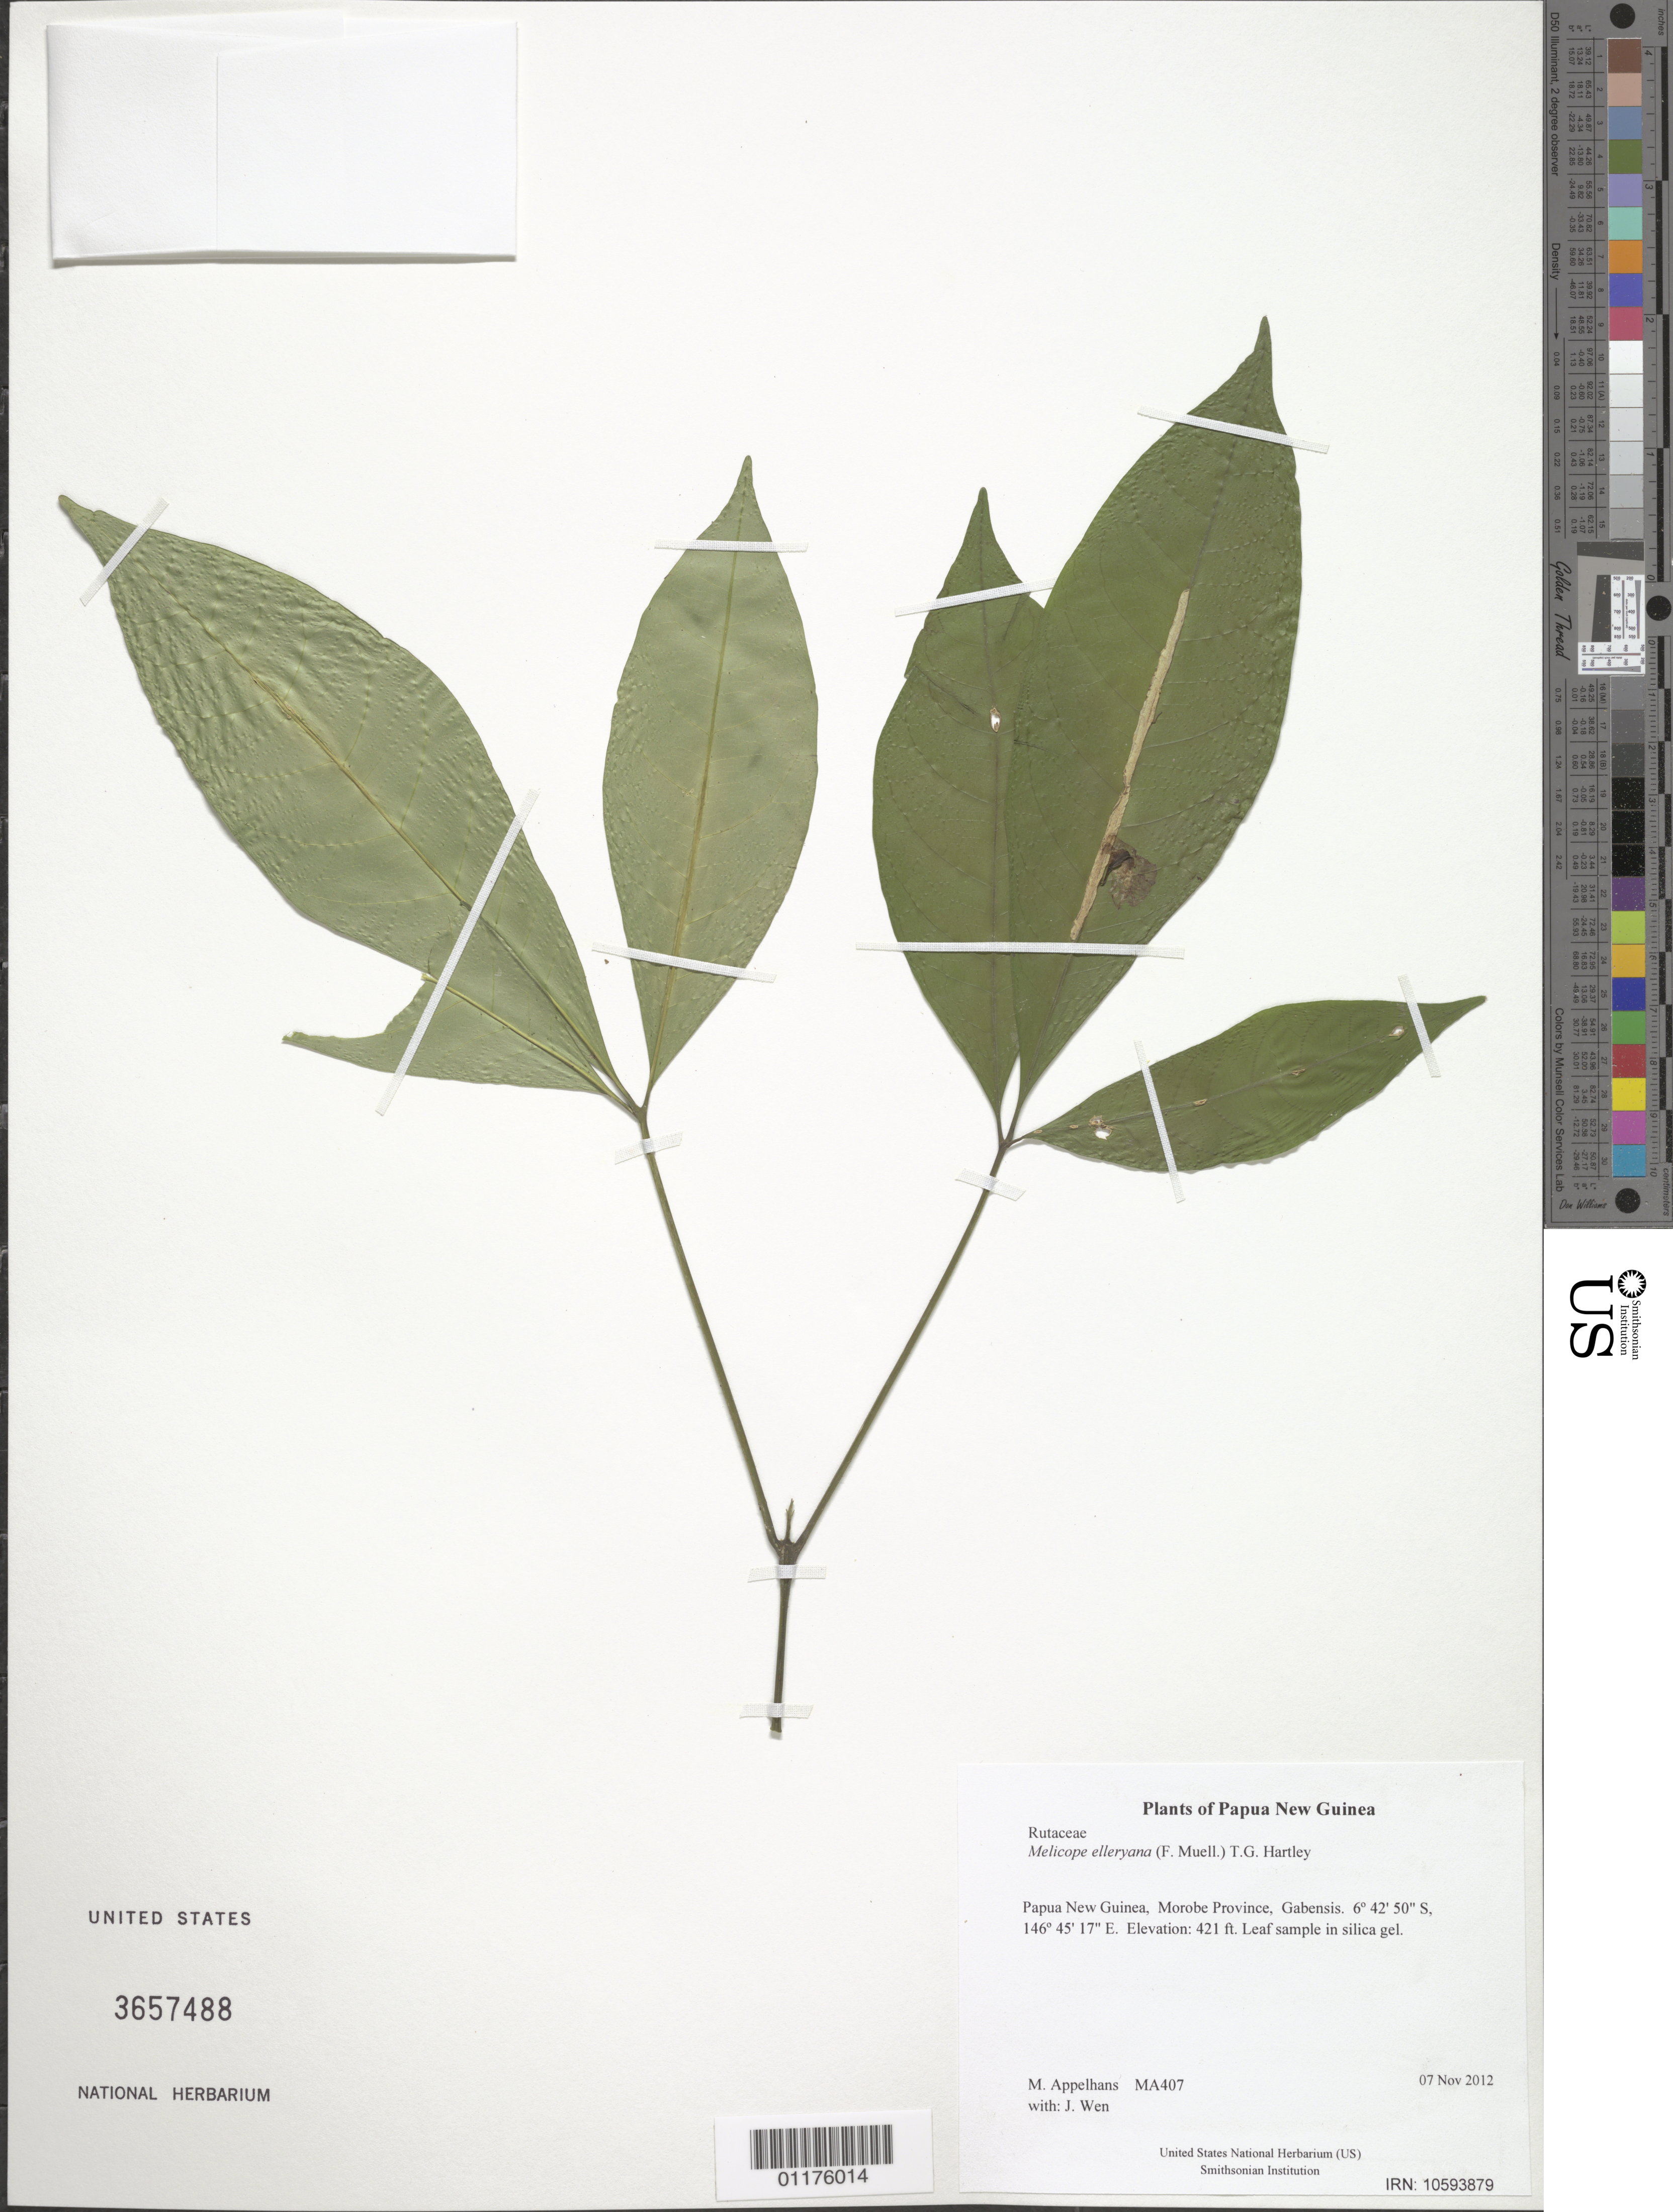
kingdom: Plantae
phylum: Tracheophyta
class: Magnoliopsida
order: Sapindales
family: Rutaceae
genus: Melicope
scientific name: Melicope elleryana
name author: (F. Muell.) T.G. Hartley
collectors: J. Wen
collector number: MA407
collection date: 2012-11-07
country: Papua New Guinea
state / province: Morobe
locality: Gabensis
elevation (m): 128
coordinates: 6° 42.833 S, 146° 45.29 E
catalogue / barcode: US 3657488